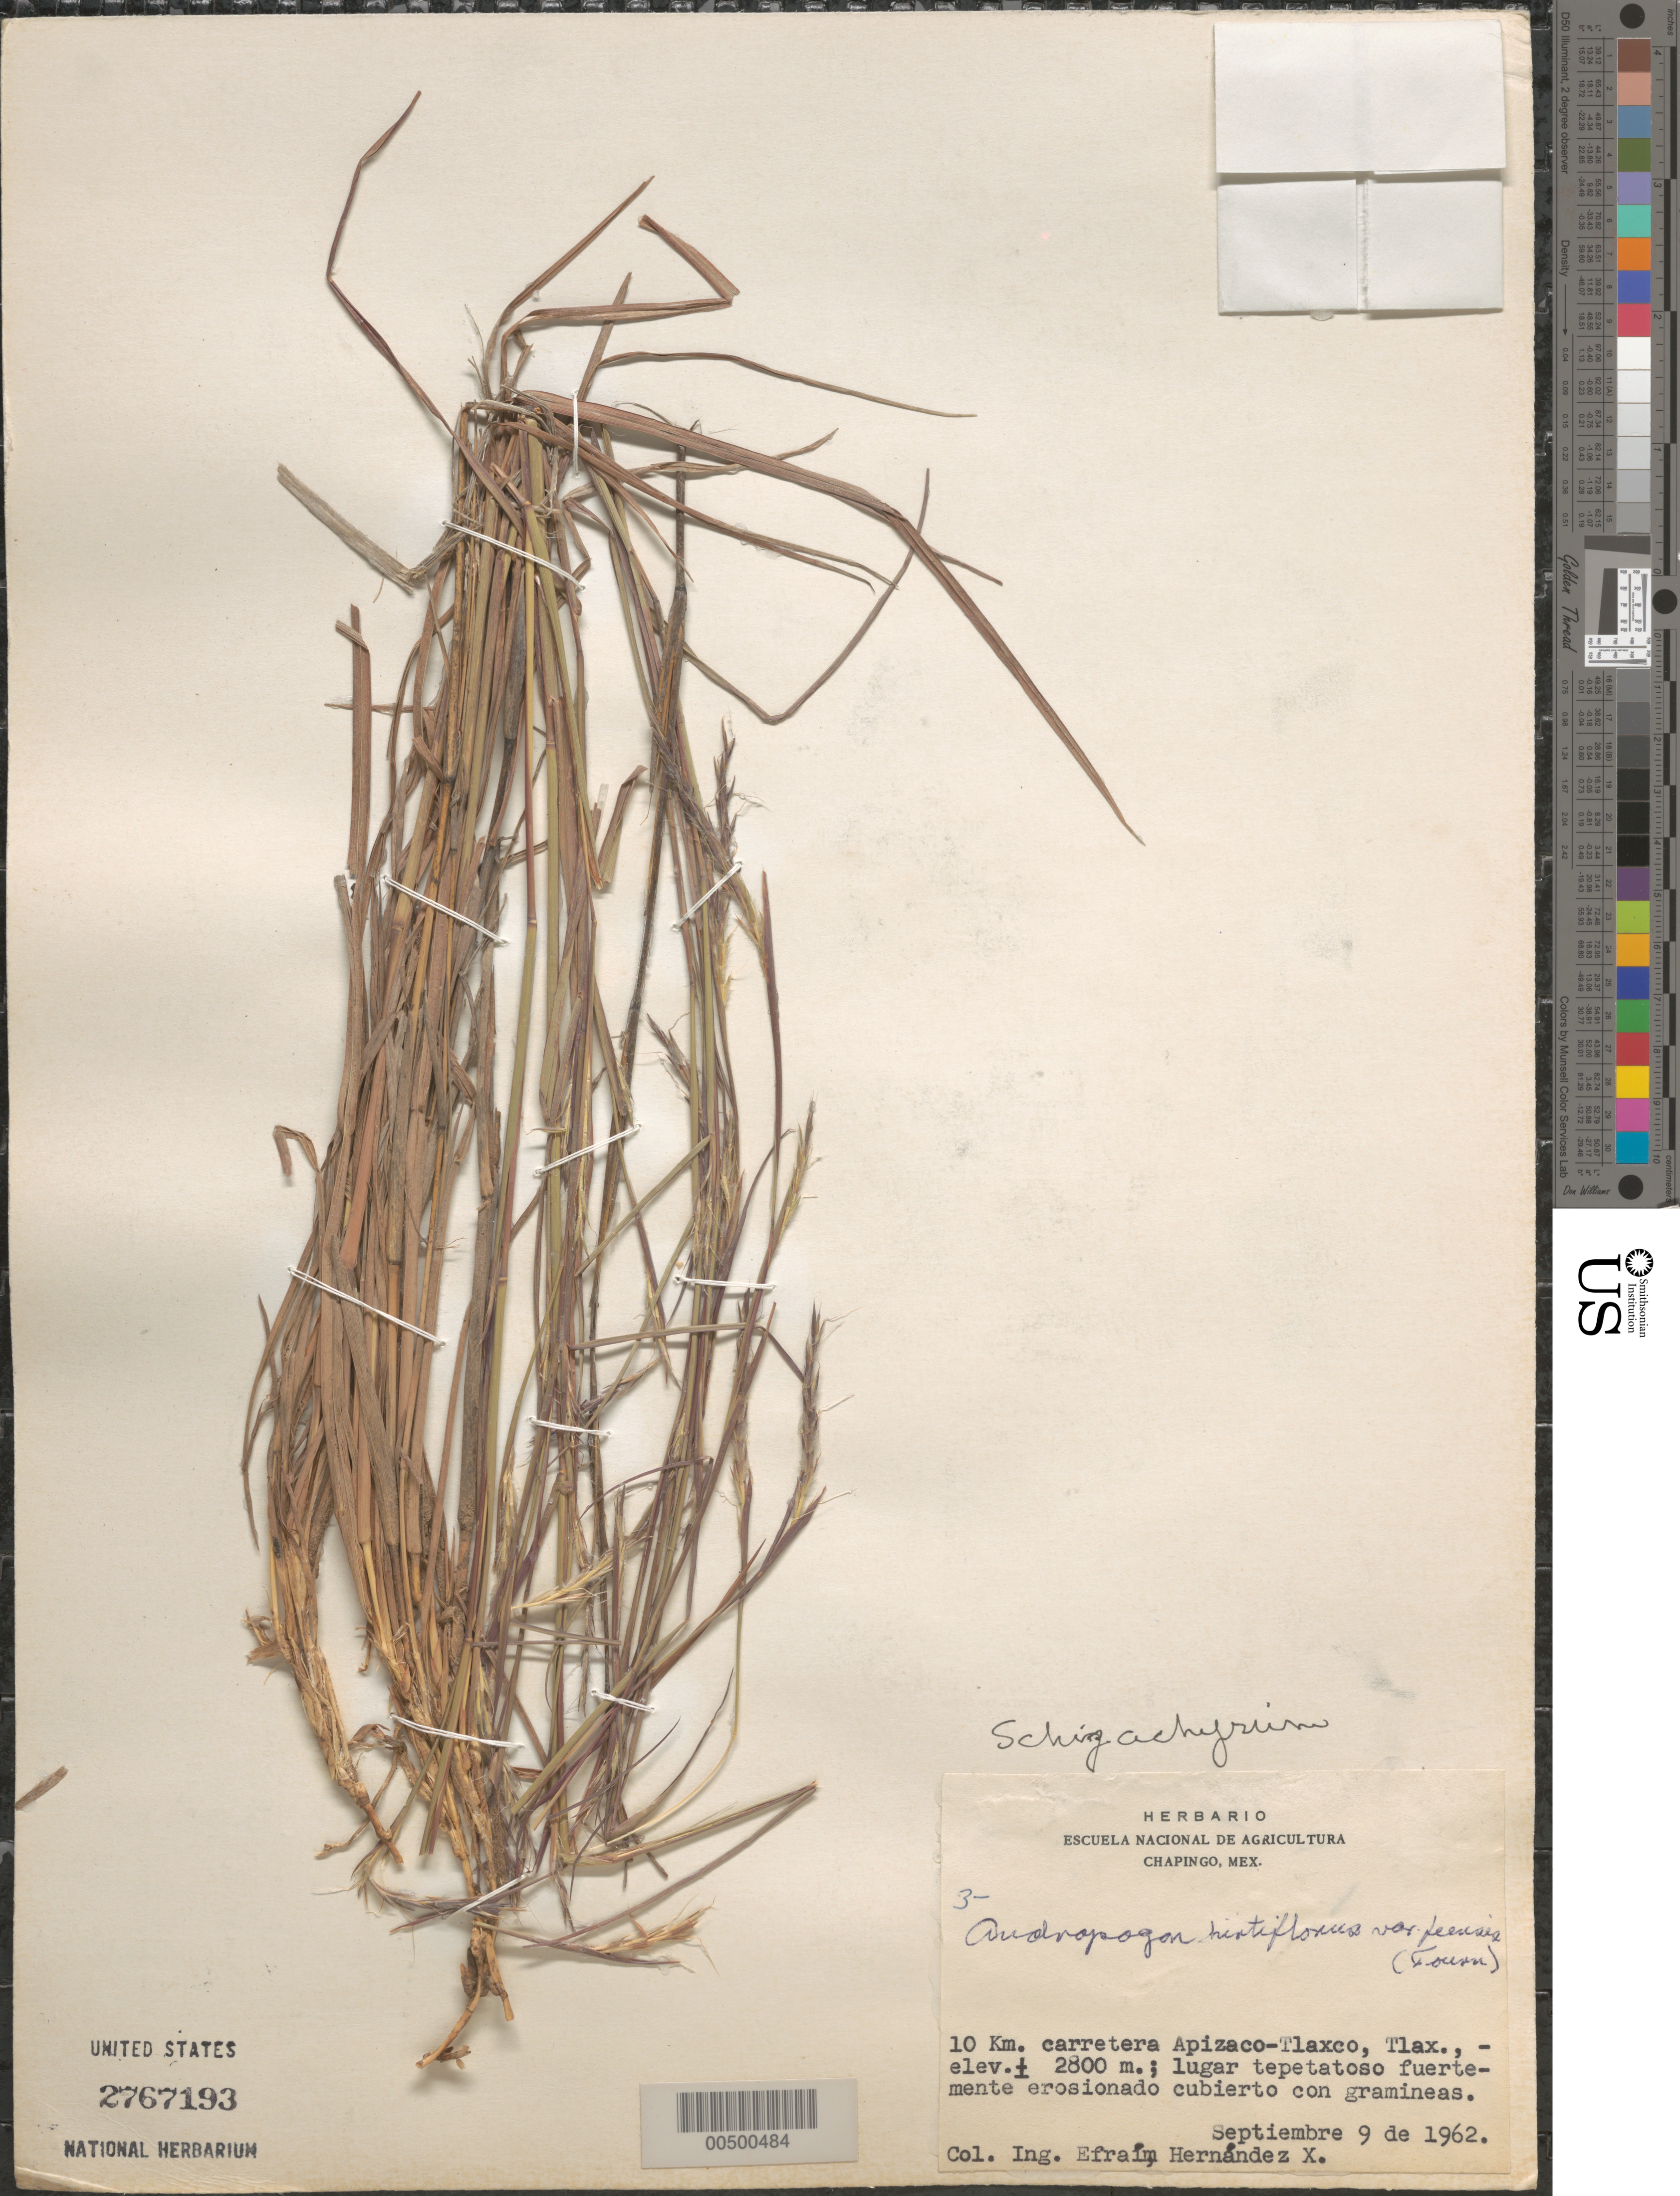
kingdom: Plantae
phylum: Tracheophyta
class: Liliopsida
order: Poales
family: Poaceae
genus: Schizachyrium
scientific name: Schizachyrium sp.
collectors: E. I. Hernández-X.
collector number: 3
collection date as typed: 9 Sep 1962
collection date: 1962-09-09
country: Mexico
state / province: Tlaxcala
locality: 10 km Apizaco-Tlaxco Rd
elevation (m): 2800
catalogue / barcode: US 2767193